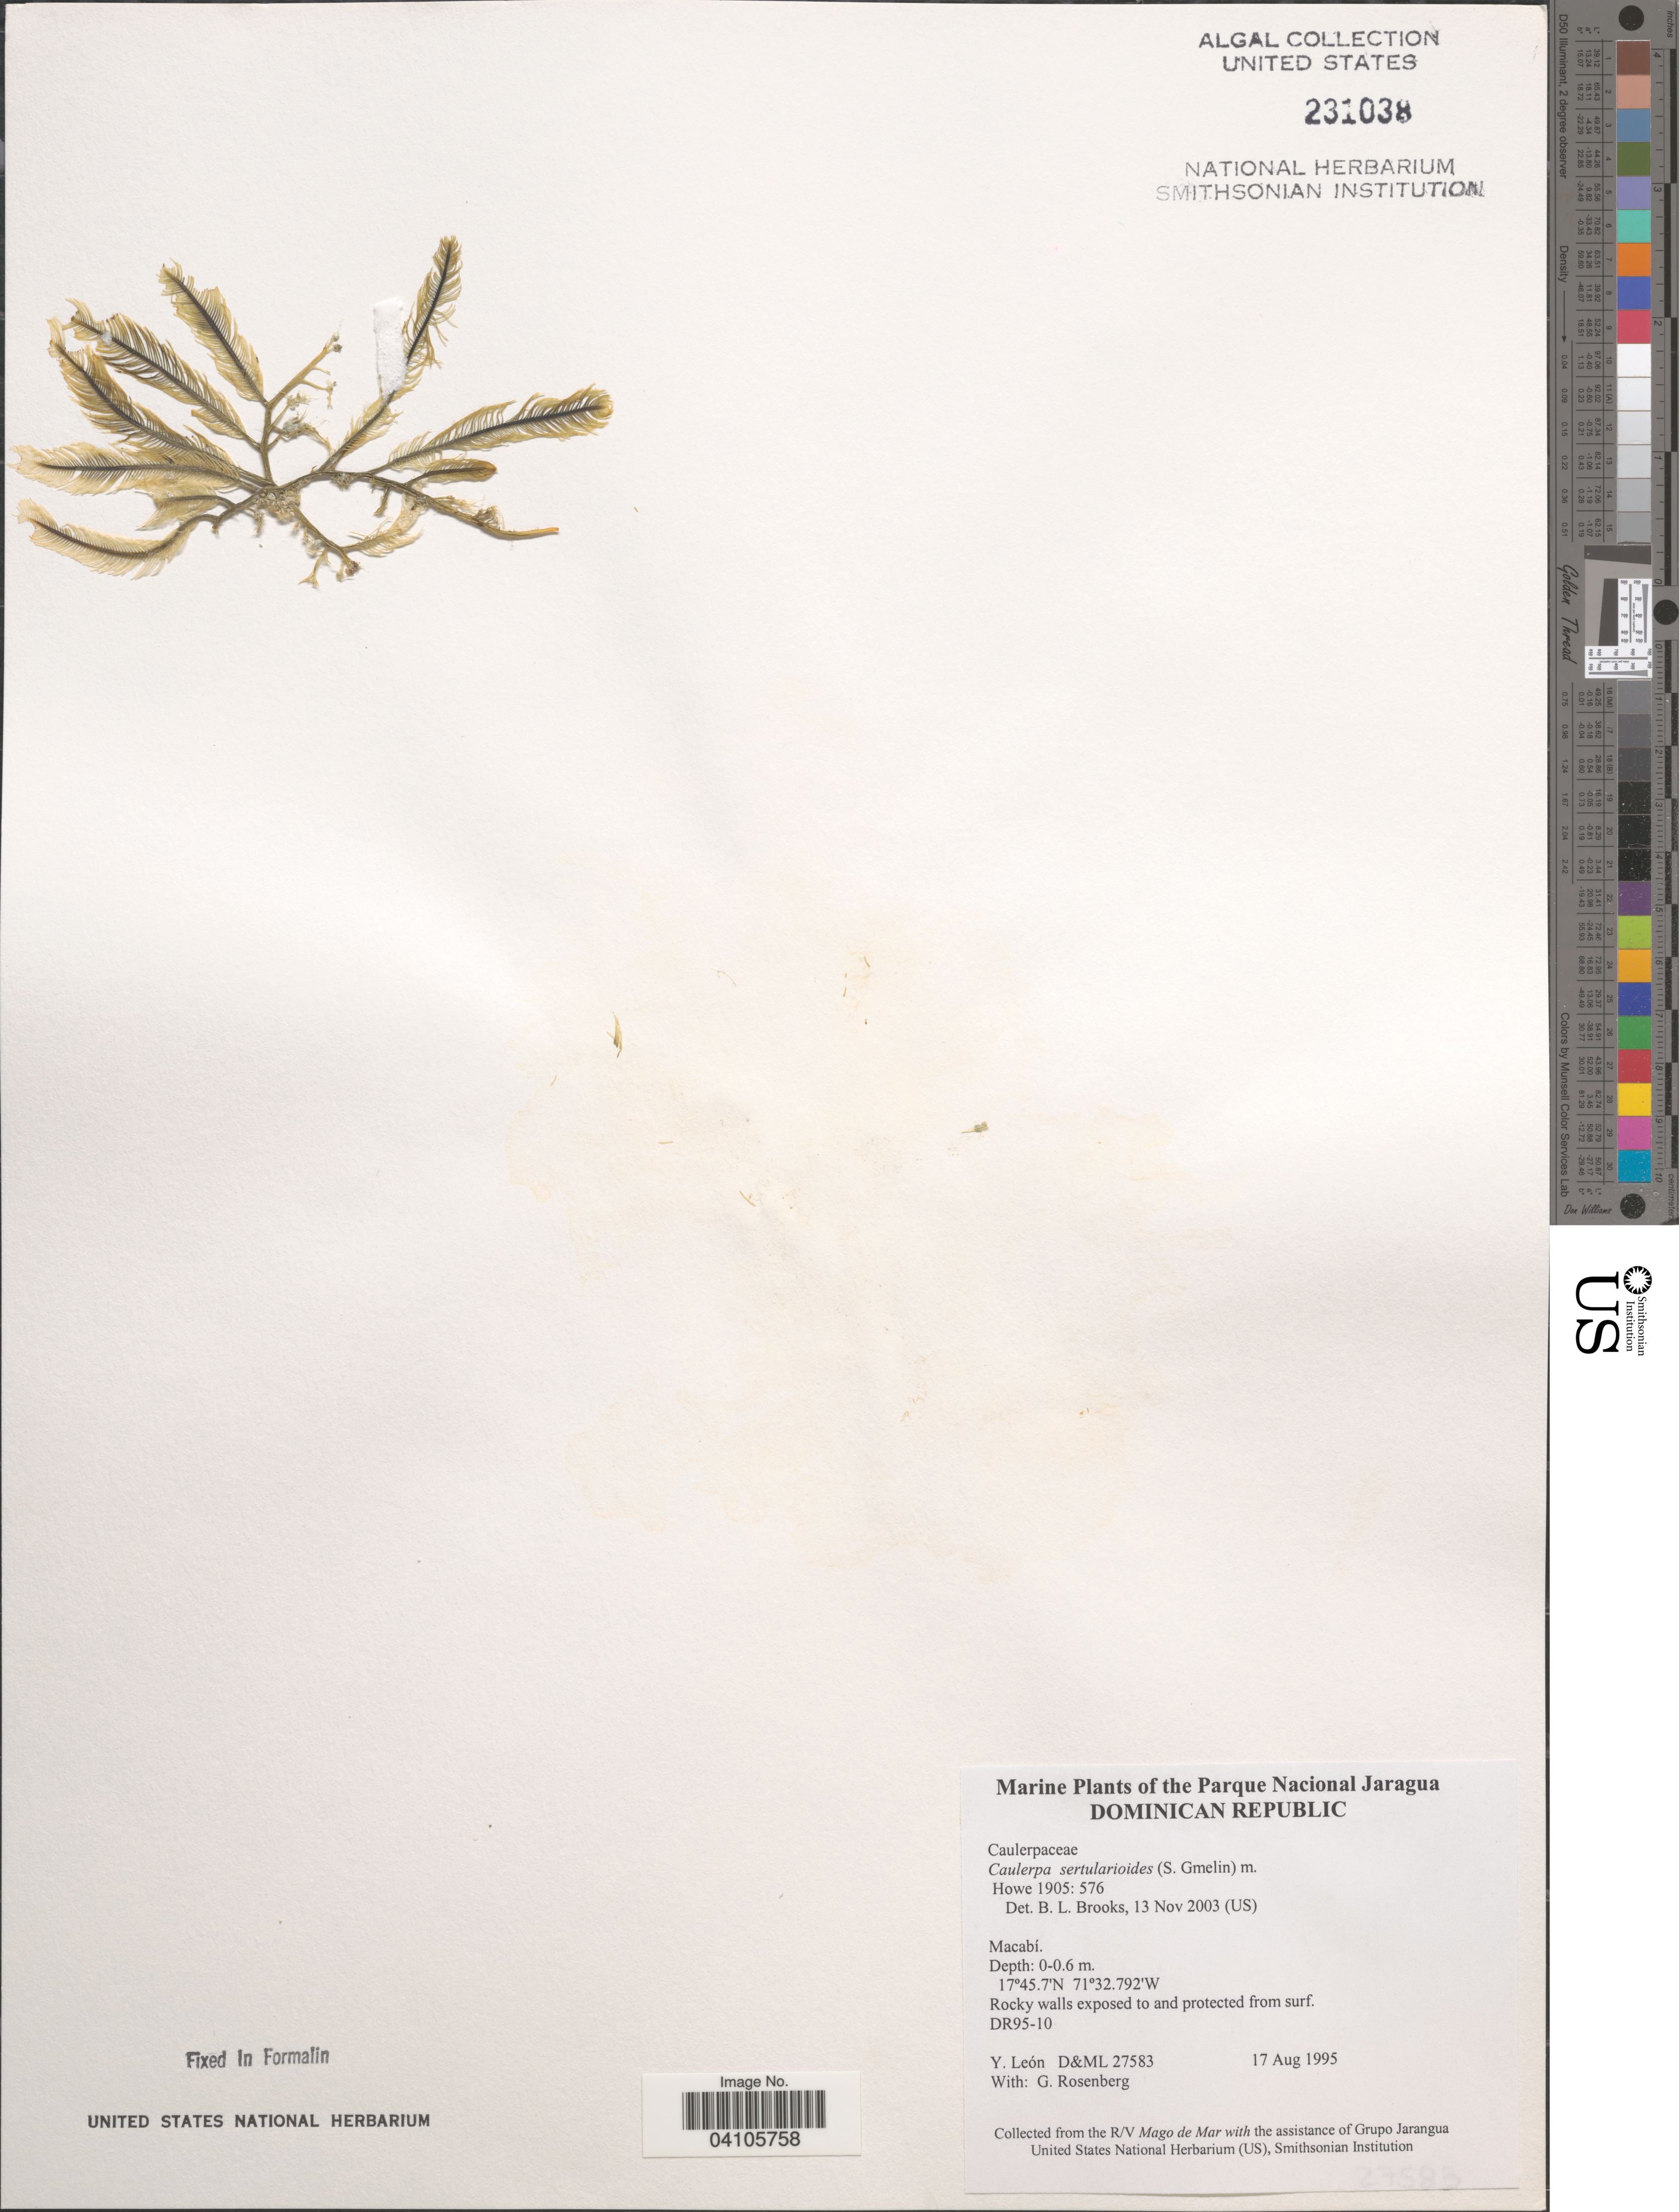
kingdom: Plantae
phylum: Chlorophyta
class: Ulvophyceae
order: Bryopsidales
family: Caulerpaceae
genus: Caulerpa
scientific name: Caulerpa sertularioides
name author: (S.G. Gmel.) M. Howe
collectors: Y. León & G. Rosenberg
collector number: D&ML27583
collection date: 1995-08-17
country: Dominican Republic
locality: The Parque Nacional Jaragua. Macabí.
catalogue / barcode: US 231038